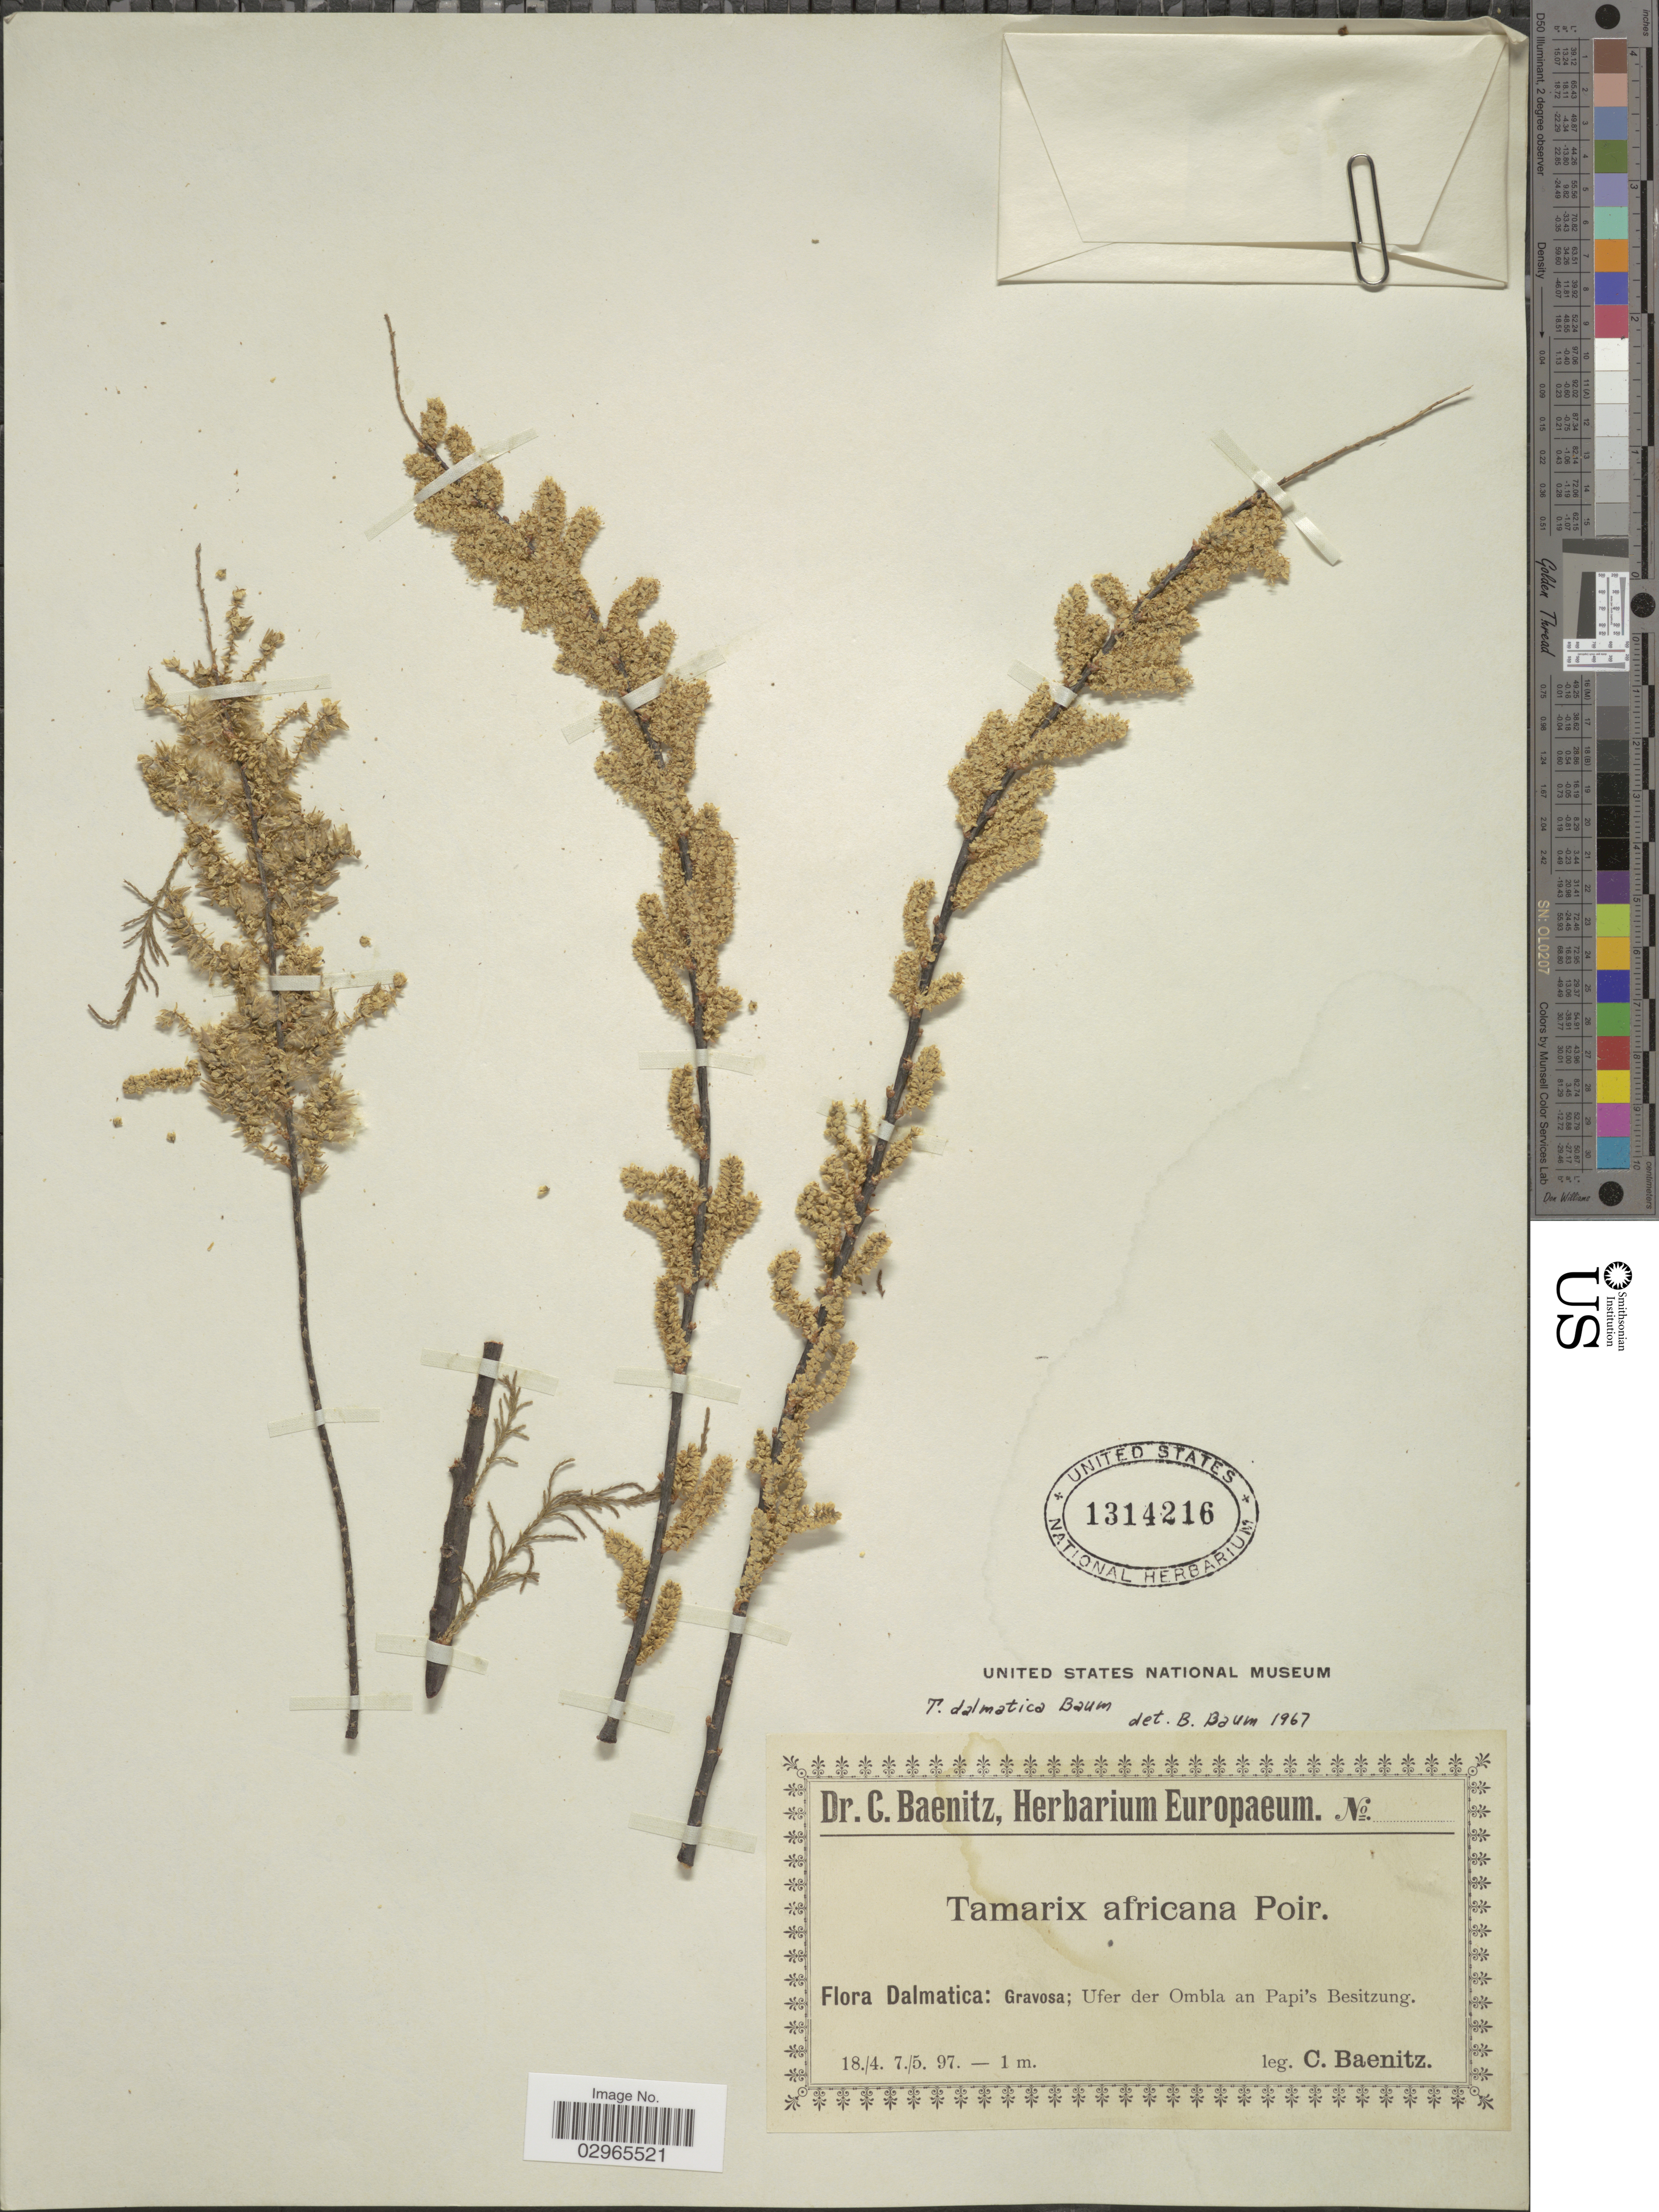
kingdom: Plantae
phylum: Tracheophyta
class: Magnoliopsida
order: Caryophyllales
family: Tamaricaceae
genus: Tamarix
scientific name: Tamarix dalmatica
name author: B.R. Baum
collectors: C. G. Baenitz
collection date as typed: Transcribed d/m/y: 18/4/97 to 7/5/97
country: Croatia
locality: Dalmatica: Gravosa; Ufer der Ombla an Papi's Besitzung.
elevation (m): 1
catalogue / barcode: US 1314216